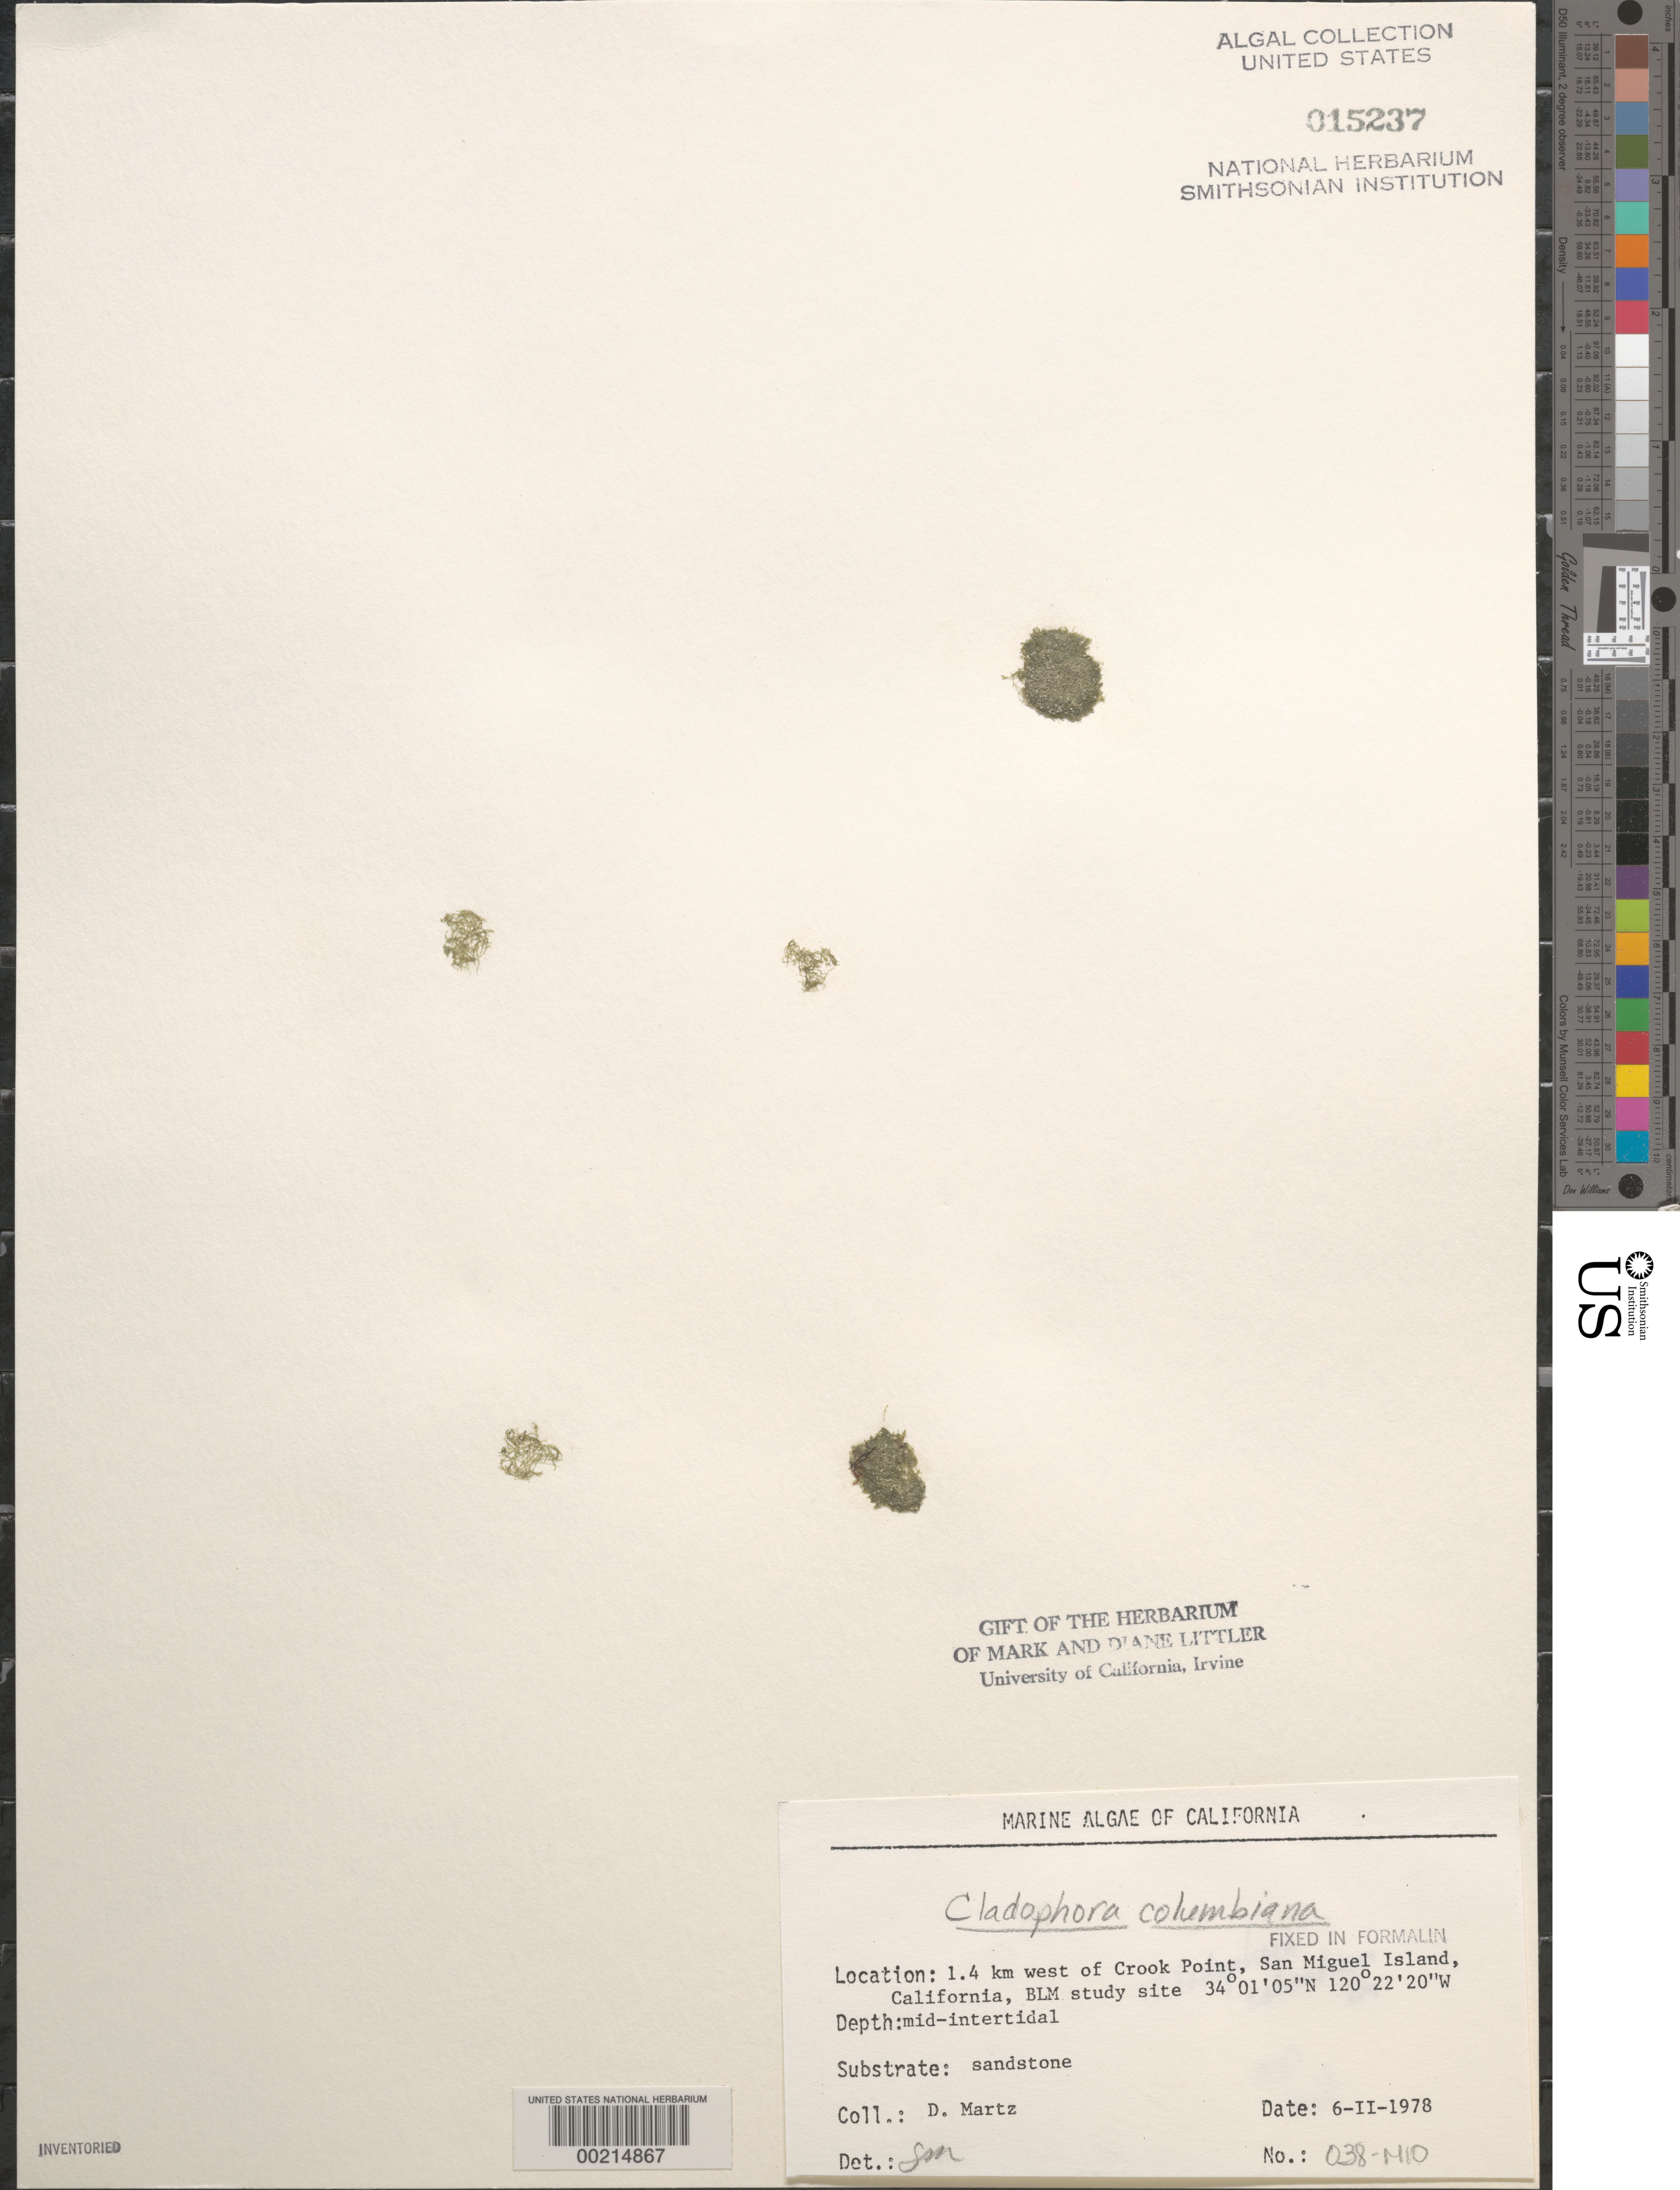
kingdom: Plantae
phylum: Chlorophyta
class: Ulvophyceae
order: Cladophorales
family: Cladophoraceae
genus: Cladophora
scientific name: Cladophora columbiana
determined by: Murray, S. N.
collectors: D. Martz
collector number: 038-mio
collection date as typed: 06 Feb 1978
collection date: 1978-02-06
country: United States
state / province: California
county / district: Santa Barbara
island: San Miguel Island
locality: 1.4 km north of Crook Point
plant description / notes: BLM-SOCALBIGHT Rocky Intertidal Survey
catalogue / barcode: US 15237